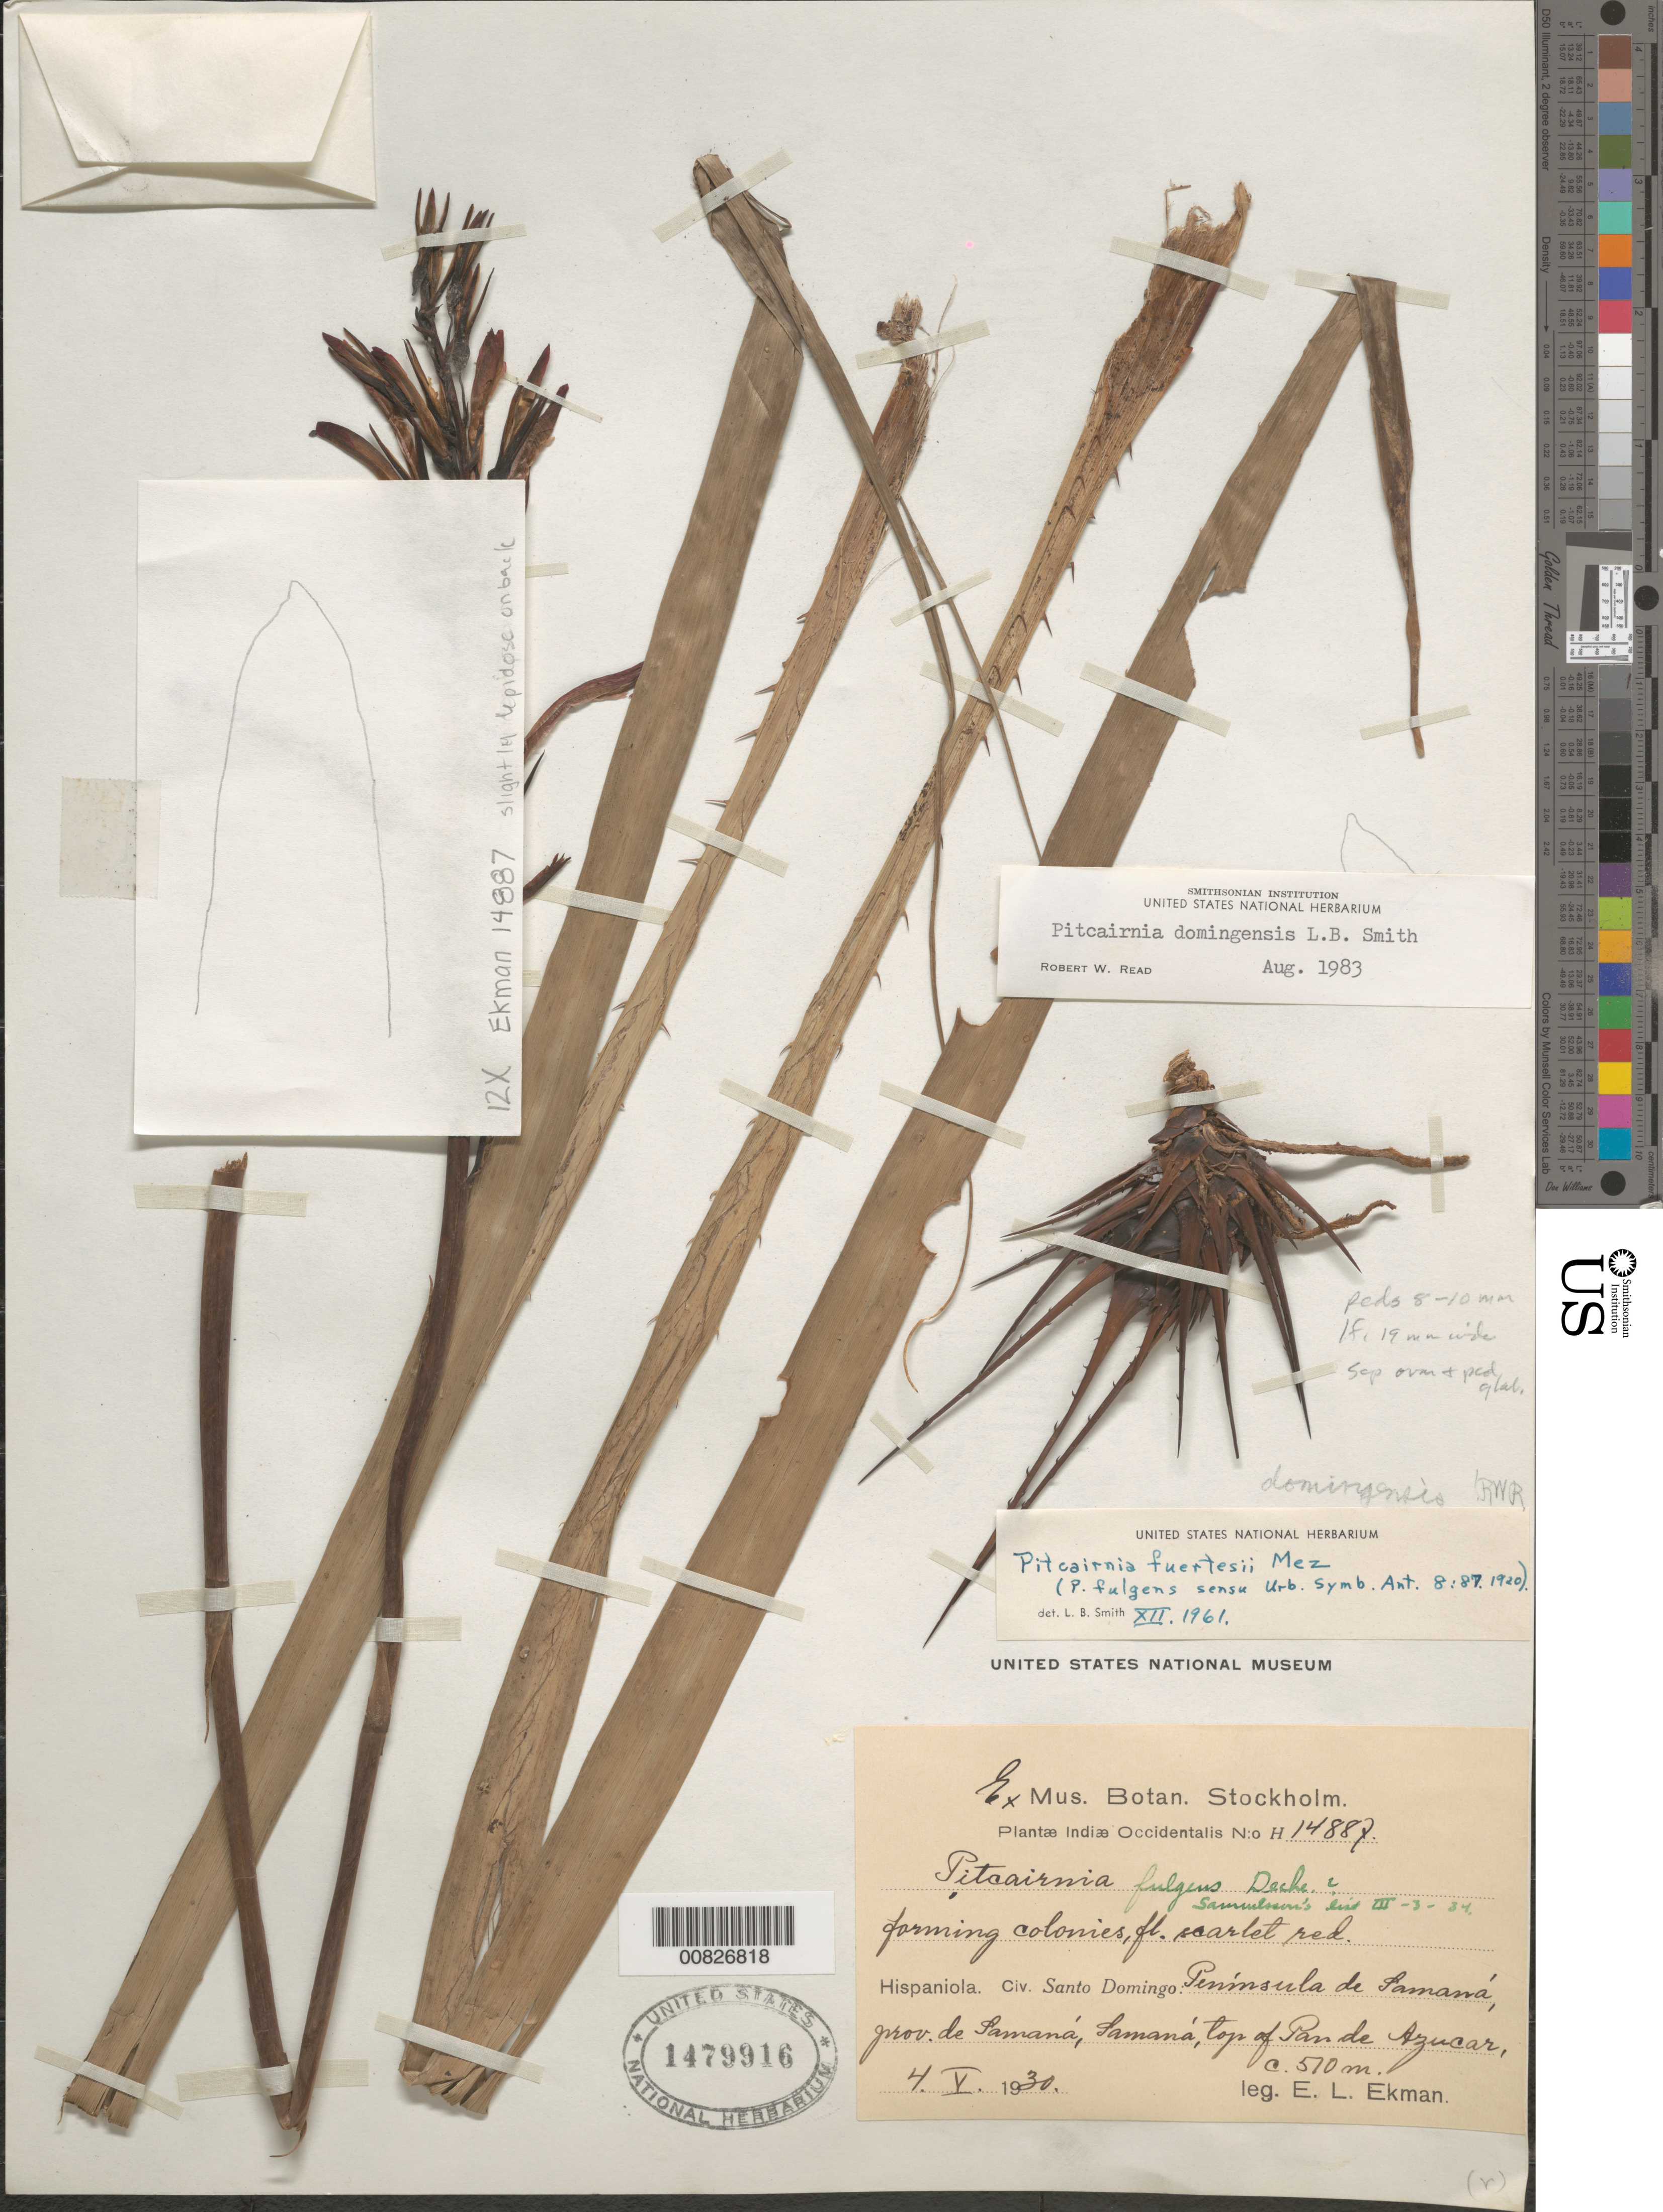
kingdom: Plantae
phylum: Tracheophyta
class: Liliopsida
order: Poales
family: Bromeliaceae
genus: Pitcairnia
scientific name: Pitcairnia domingensis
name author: L.B. Sm.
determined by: Read, Robert W., (US), NMNH (UNITED STATES)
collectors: E. L. Ekman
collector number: H 14887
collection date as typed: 04 May 1930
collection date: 1930-05-04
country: Dominican Republic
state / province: Samana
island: Hispaniola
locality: Península de Samaná, prov. de Samaná, Samaná, Top of the Pan de Azúcar.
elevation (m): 510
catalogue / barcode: US 1479916